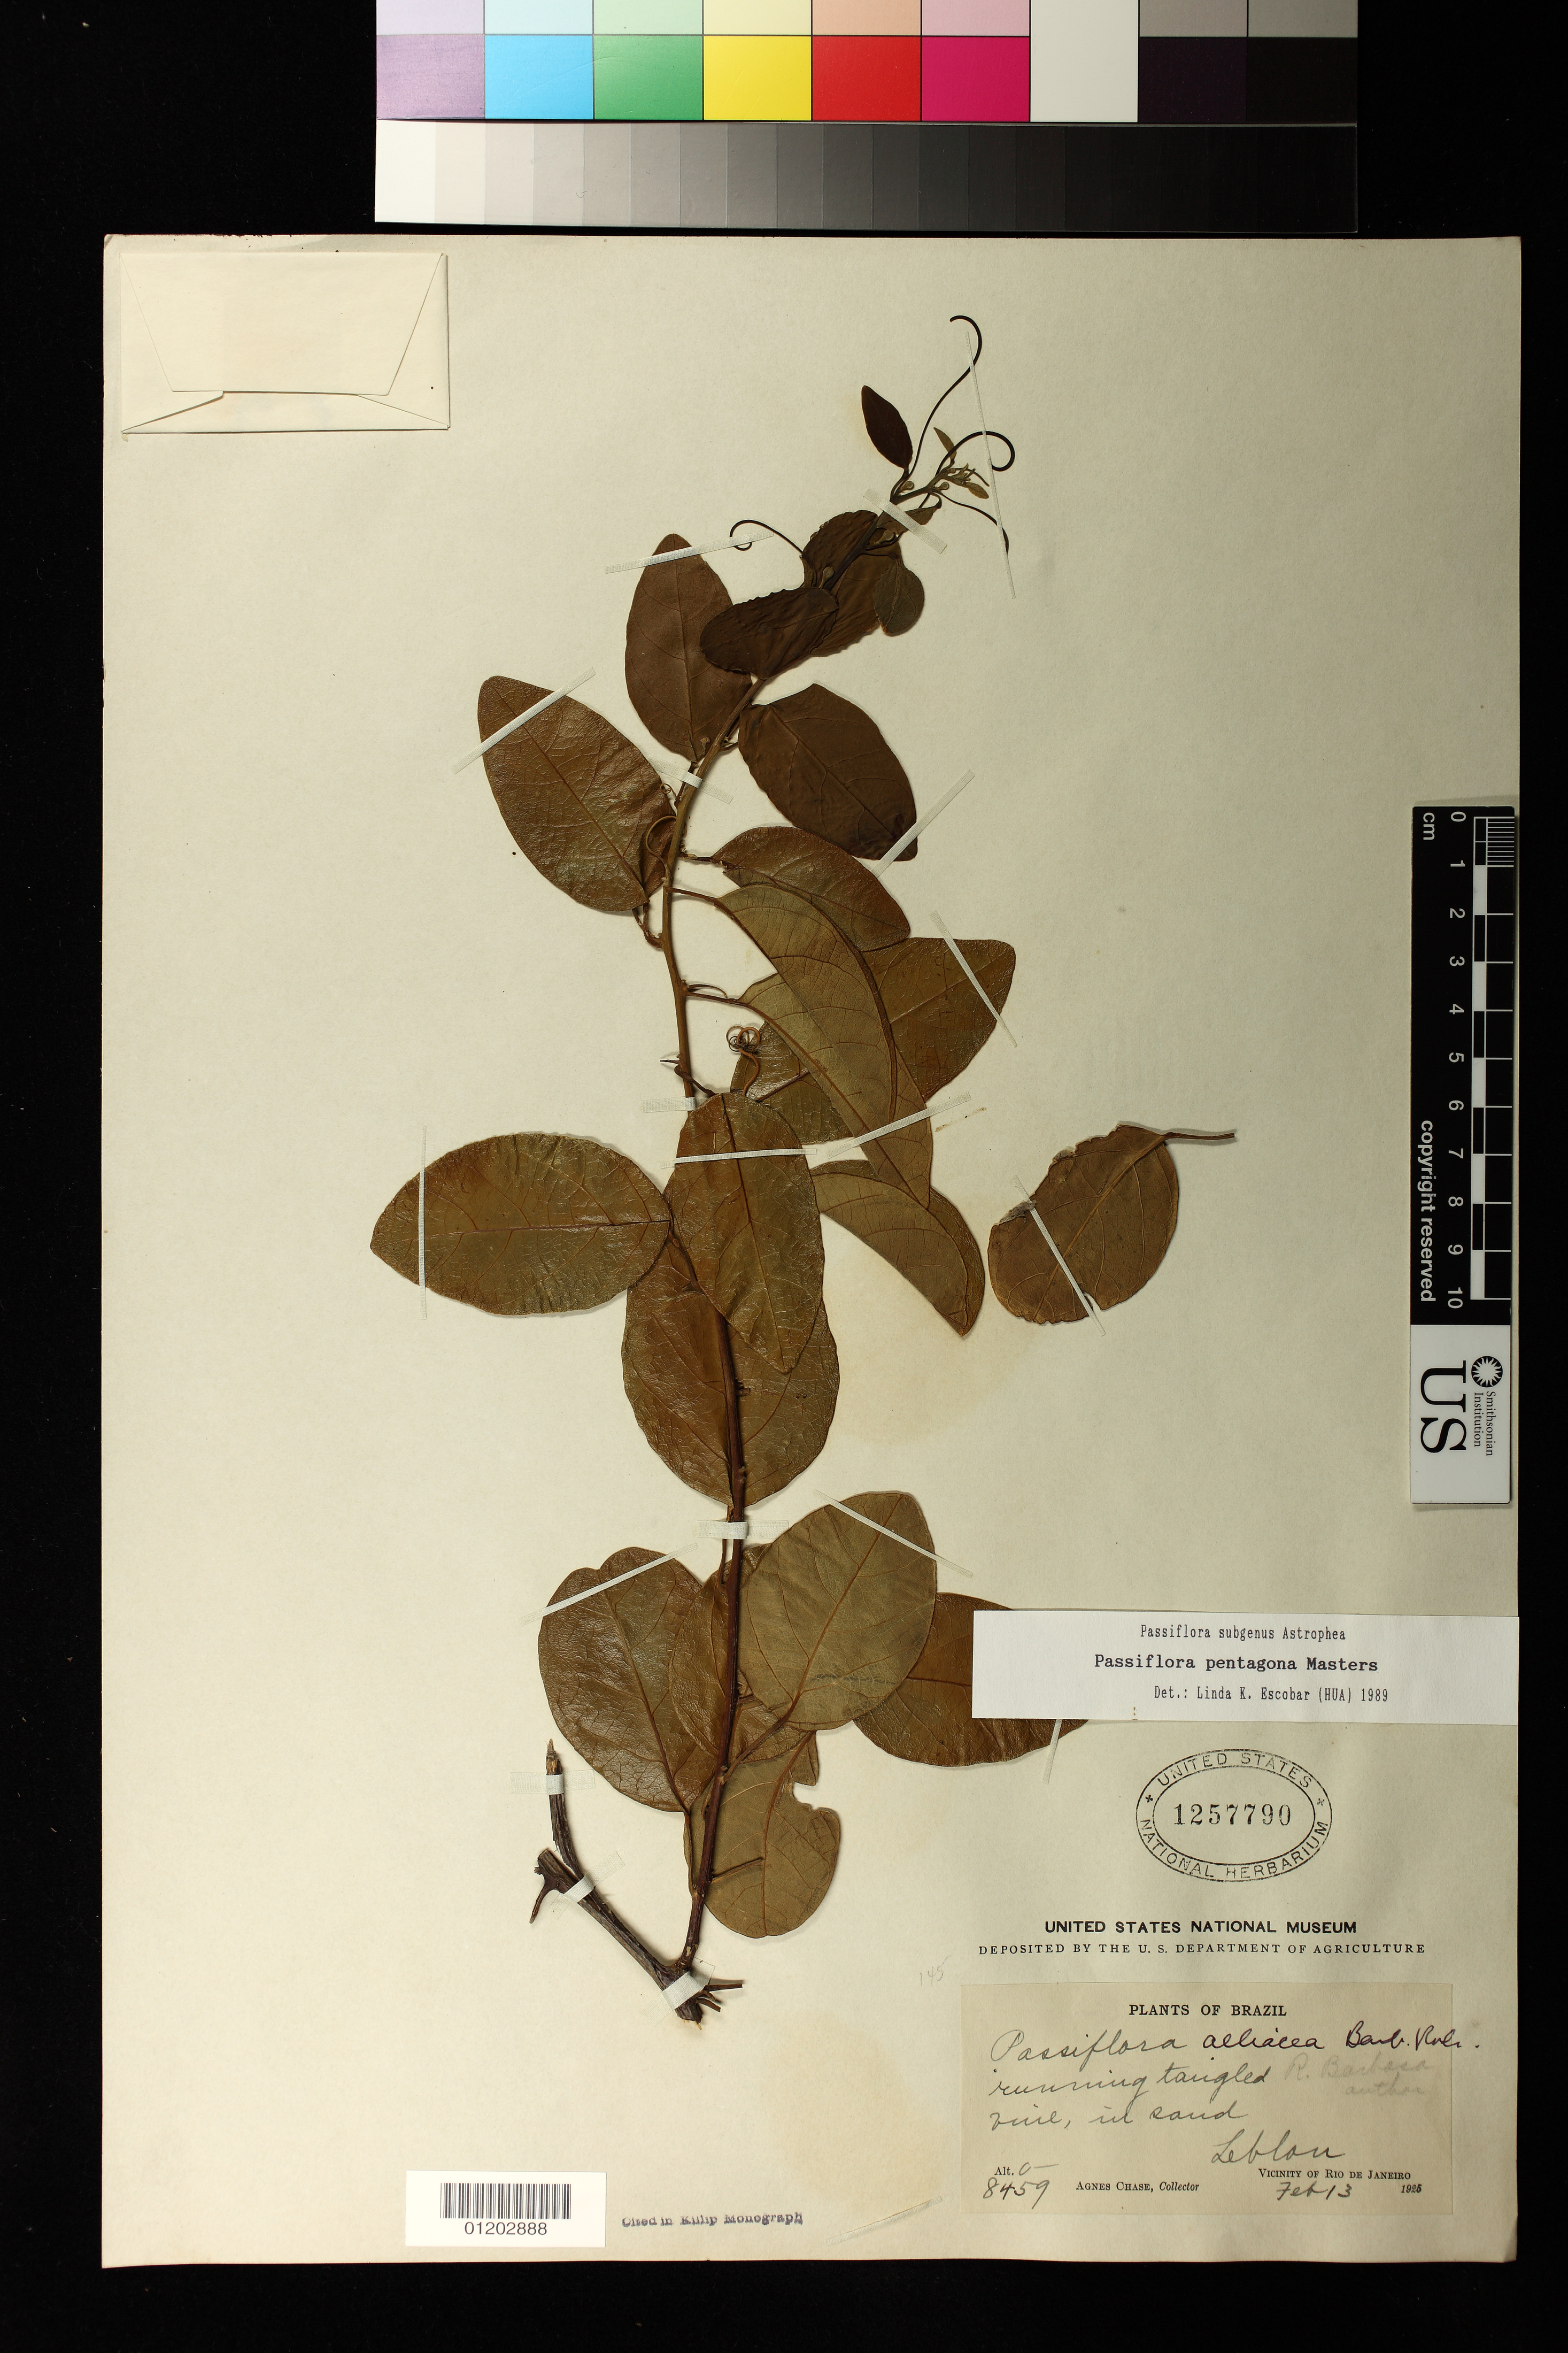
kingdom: Plantae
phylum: Tracheophyta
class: Magnoliopsida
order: Malpighiales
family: Passifloraceae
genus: Passiflora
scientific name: Passiflora pentagona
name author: Mast.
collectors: A. Chase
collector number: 8459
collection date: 1925-02-13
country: Brazil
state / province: Rio de Janeiro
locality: Rio de Janeiro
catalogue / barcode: US 1257790